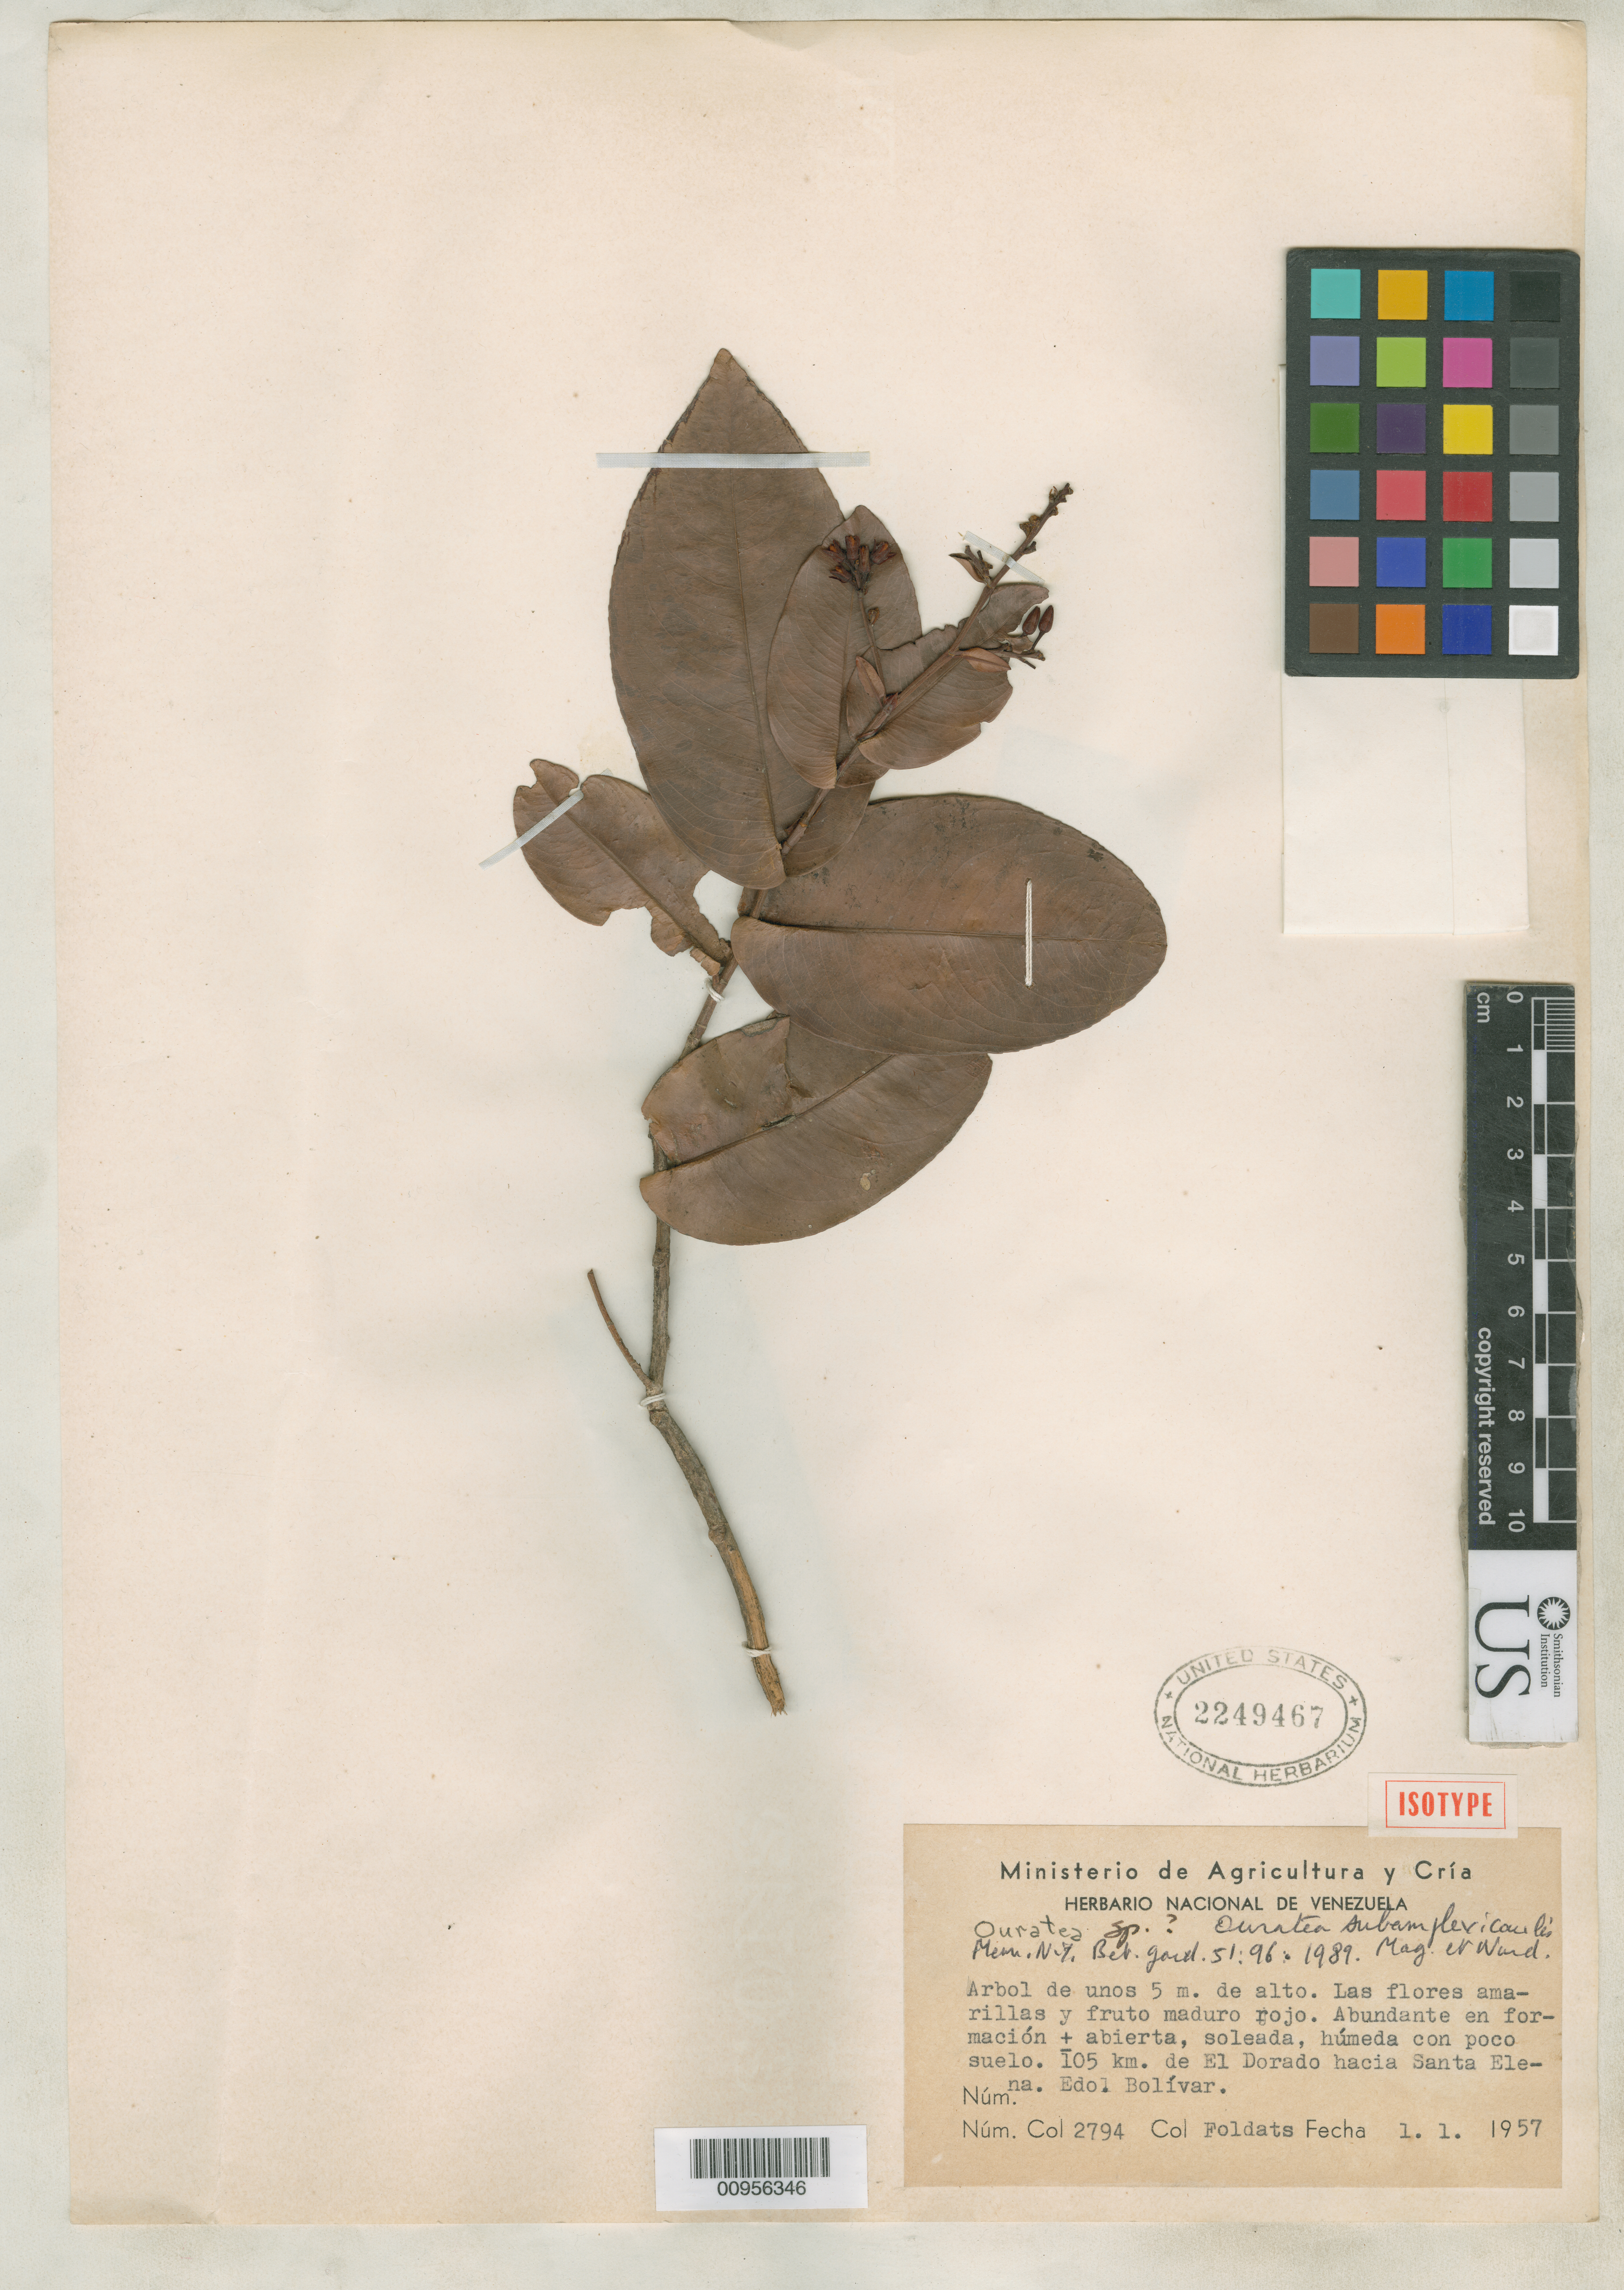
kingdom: Plantae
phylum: Tracheophyta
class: Magnoliopsida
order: Malpighiales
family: Ochnaceae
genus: Ouratea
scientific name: Ouratea subamplexicaulis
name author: Maguire & Steyerm.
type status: Isotype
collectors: E. Foldats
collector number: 2794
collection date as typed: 01 Jan 1957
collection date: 1957-01-01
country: Venezuela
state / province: Bolívar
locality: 105 km de El Dorado hacia Santa Elena, Edo. Bolívar.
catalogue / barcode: US 2249467